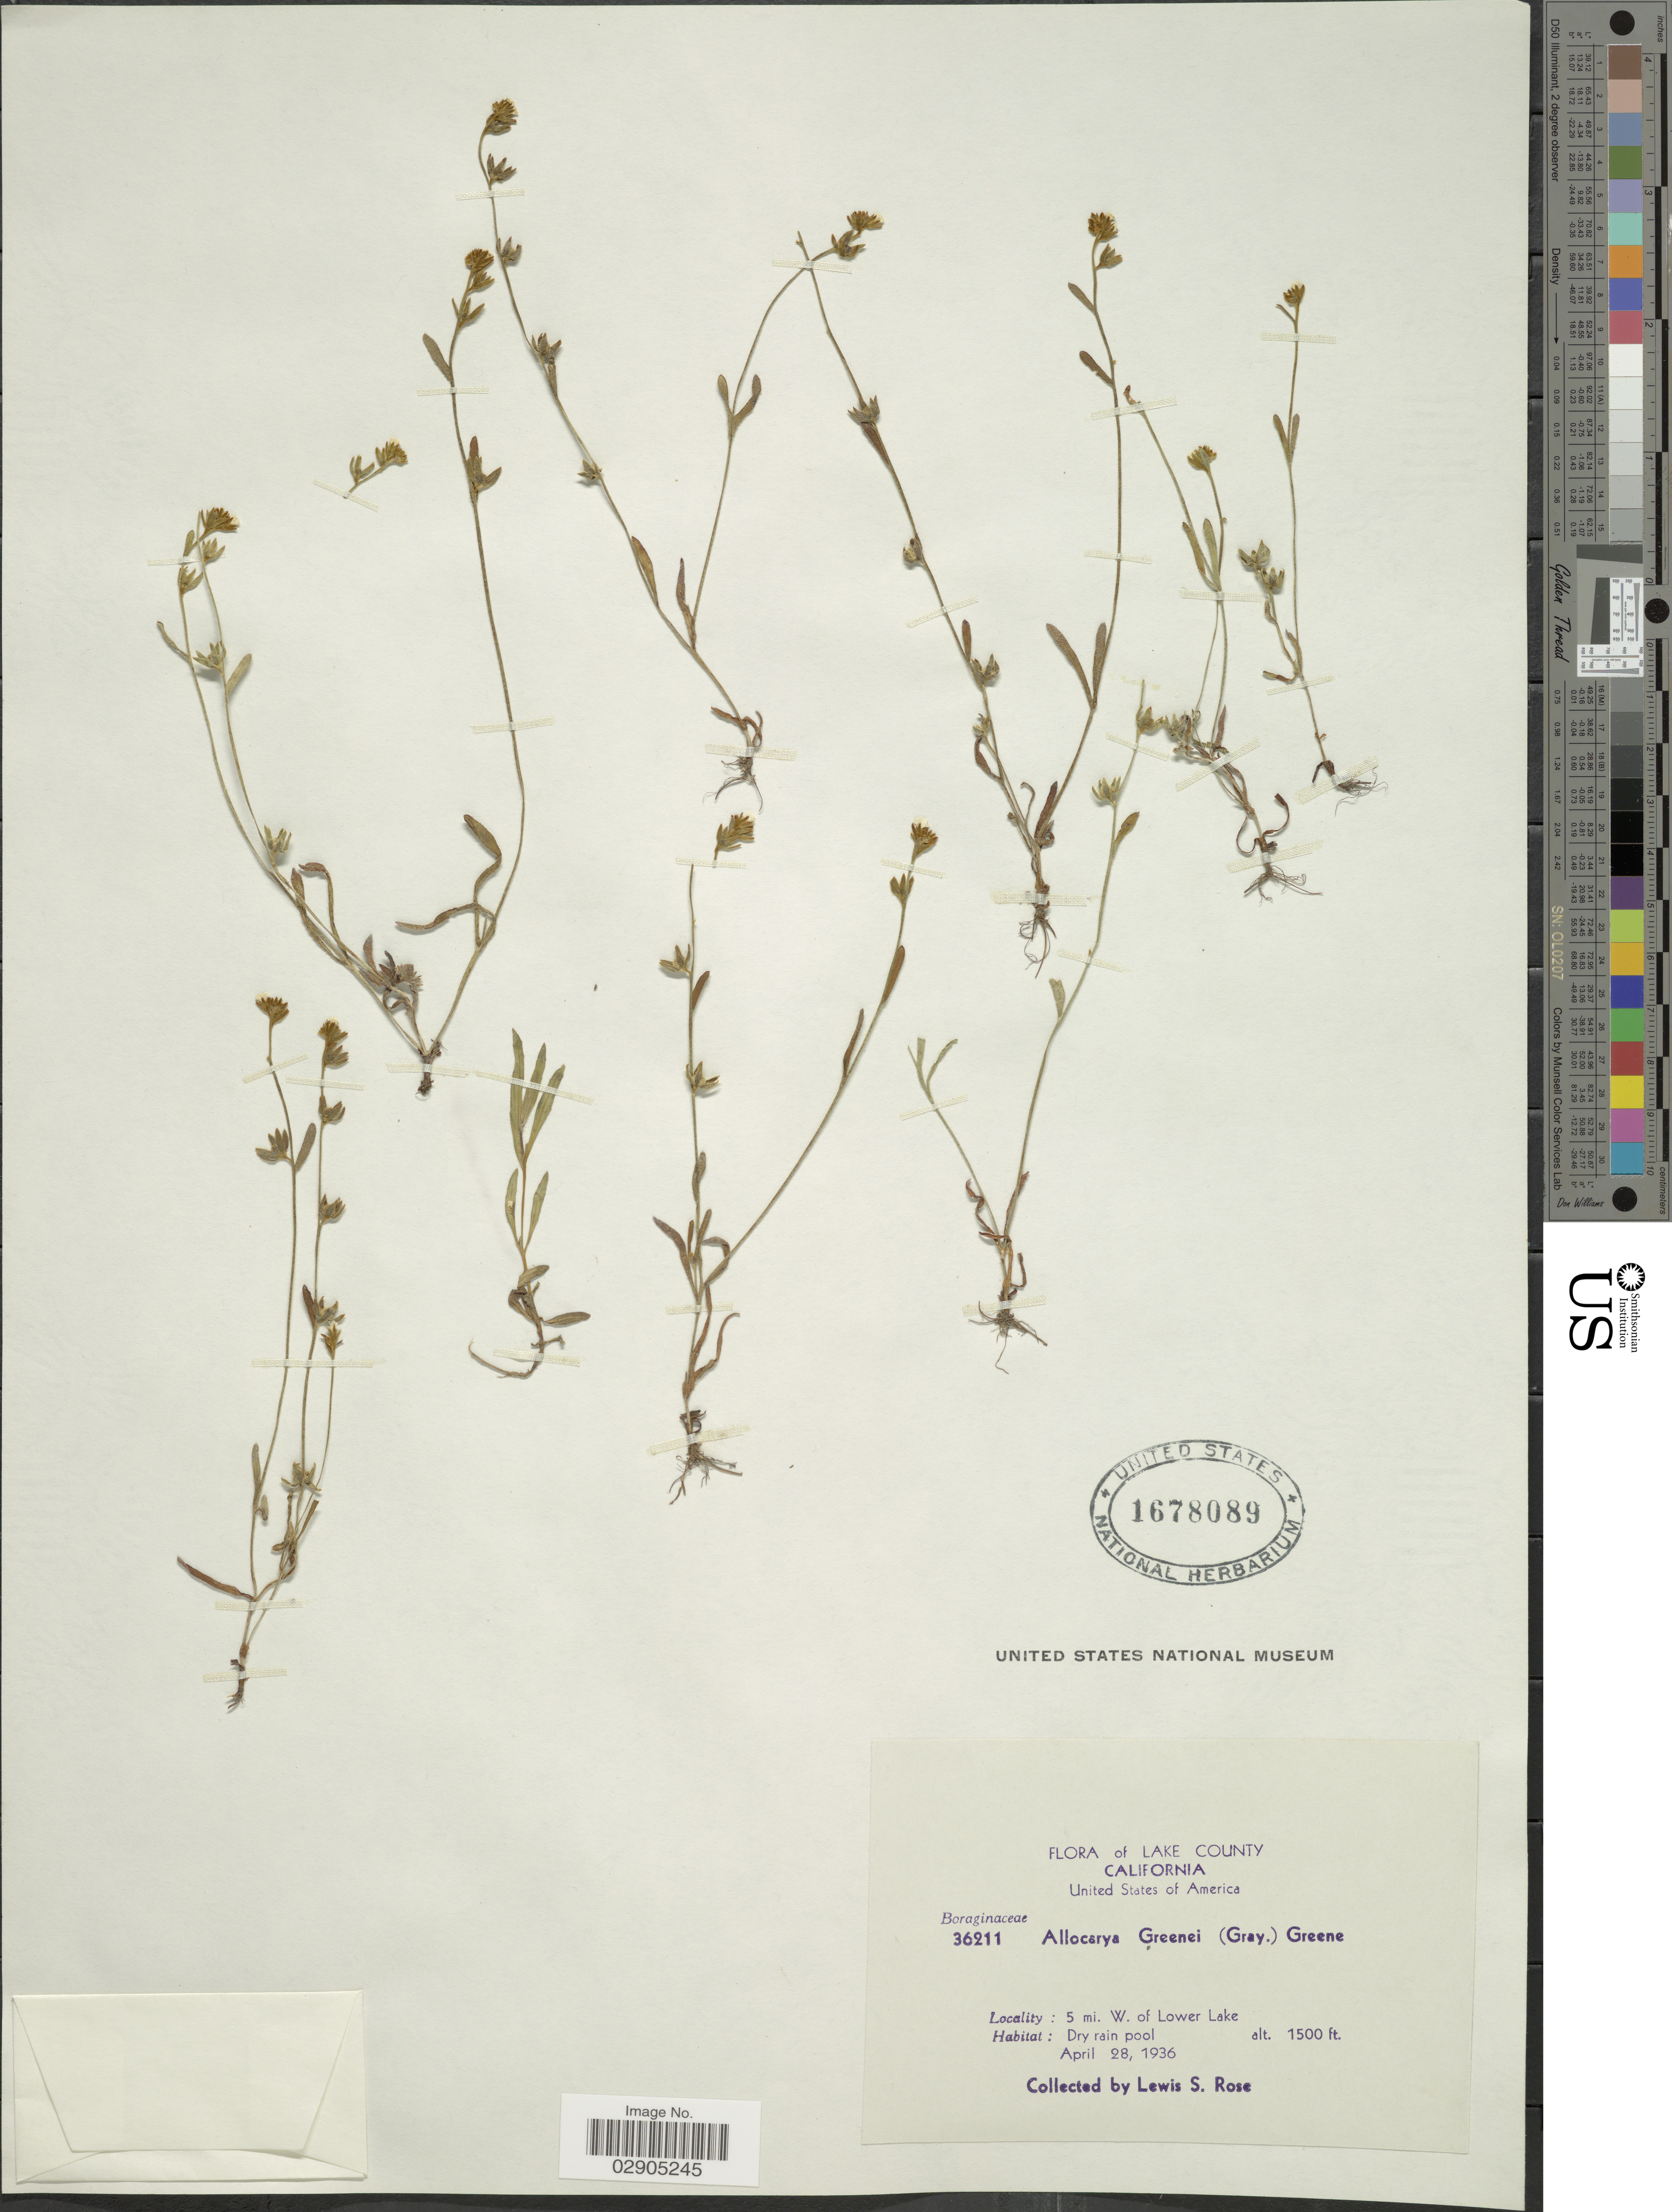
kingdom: Plantae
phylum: Tracheophyta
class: Magnoliopsida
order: Boraginales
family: Boraginaceae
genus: Allocarya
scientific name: Allocarya greenei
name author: (A. Gray) S.W. Greene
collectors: L. S. Rose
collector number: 36211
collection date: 1936-04-28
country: United States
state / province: California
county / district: Lake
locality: Lake County. 5 mi. W. of Lower Lake.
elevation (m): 457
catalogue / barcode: US 1678089